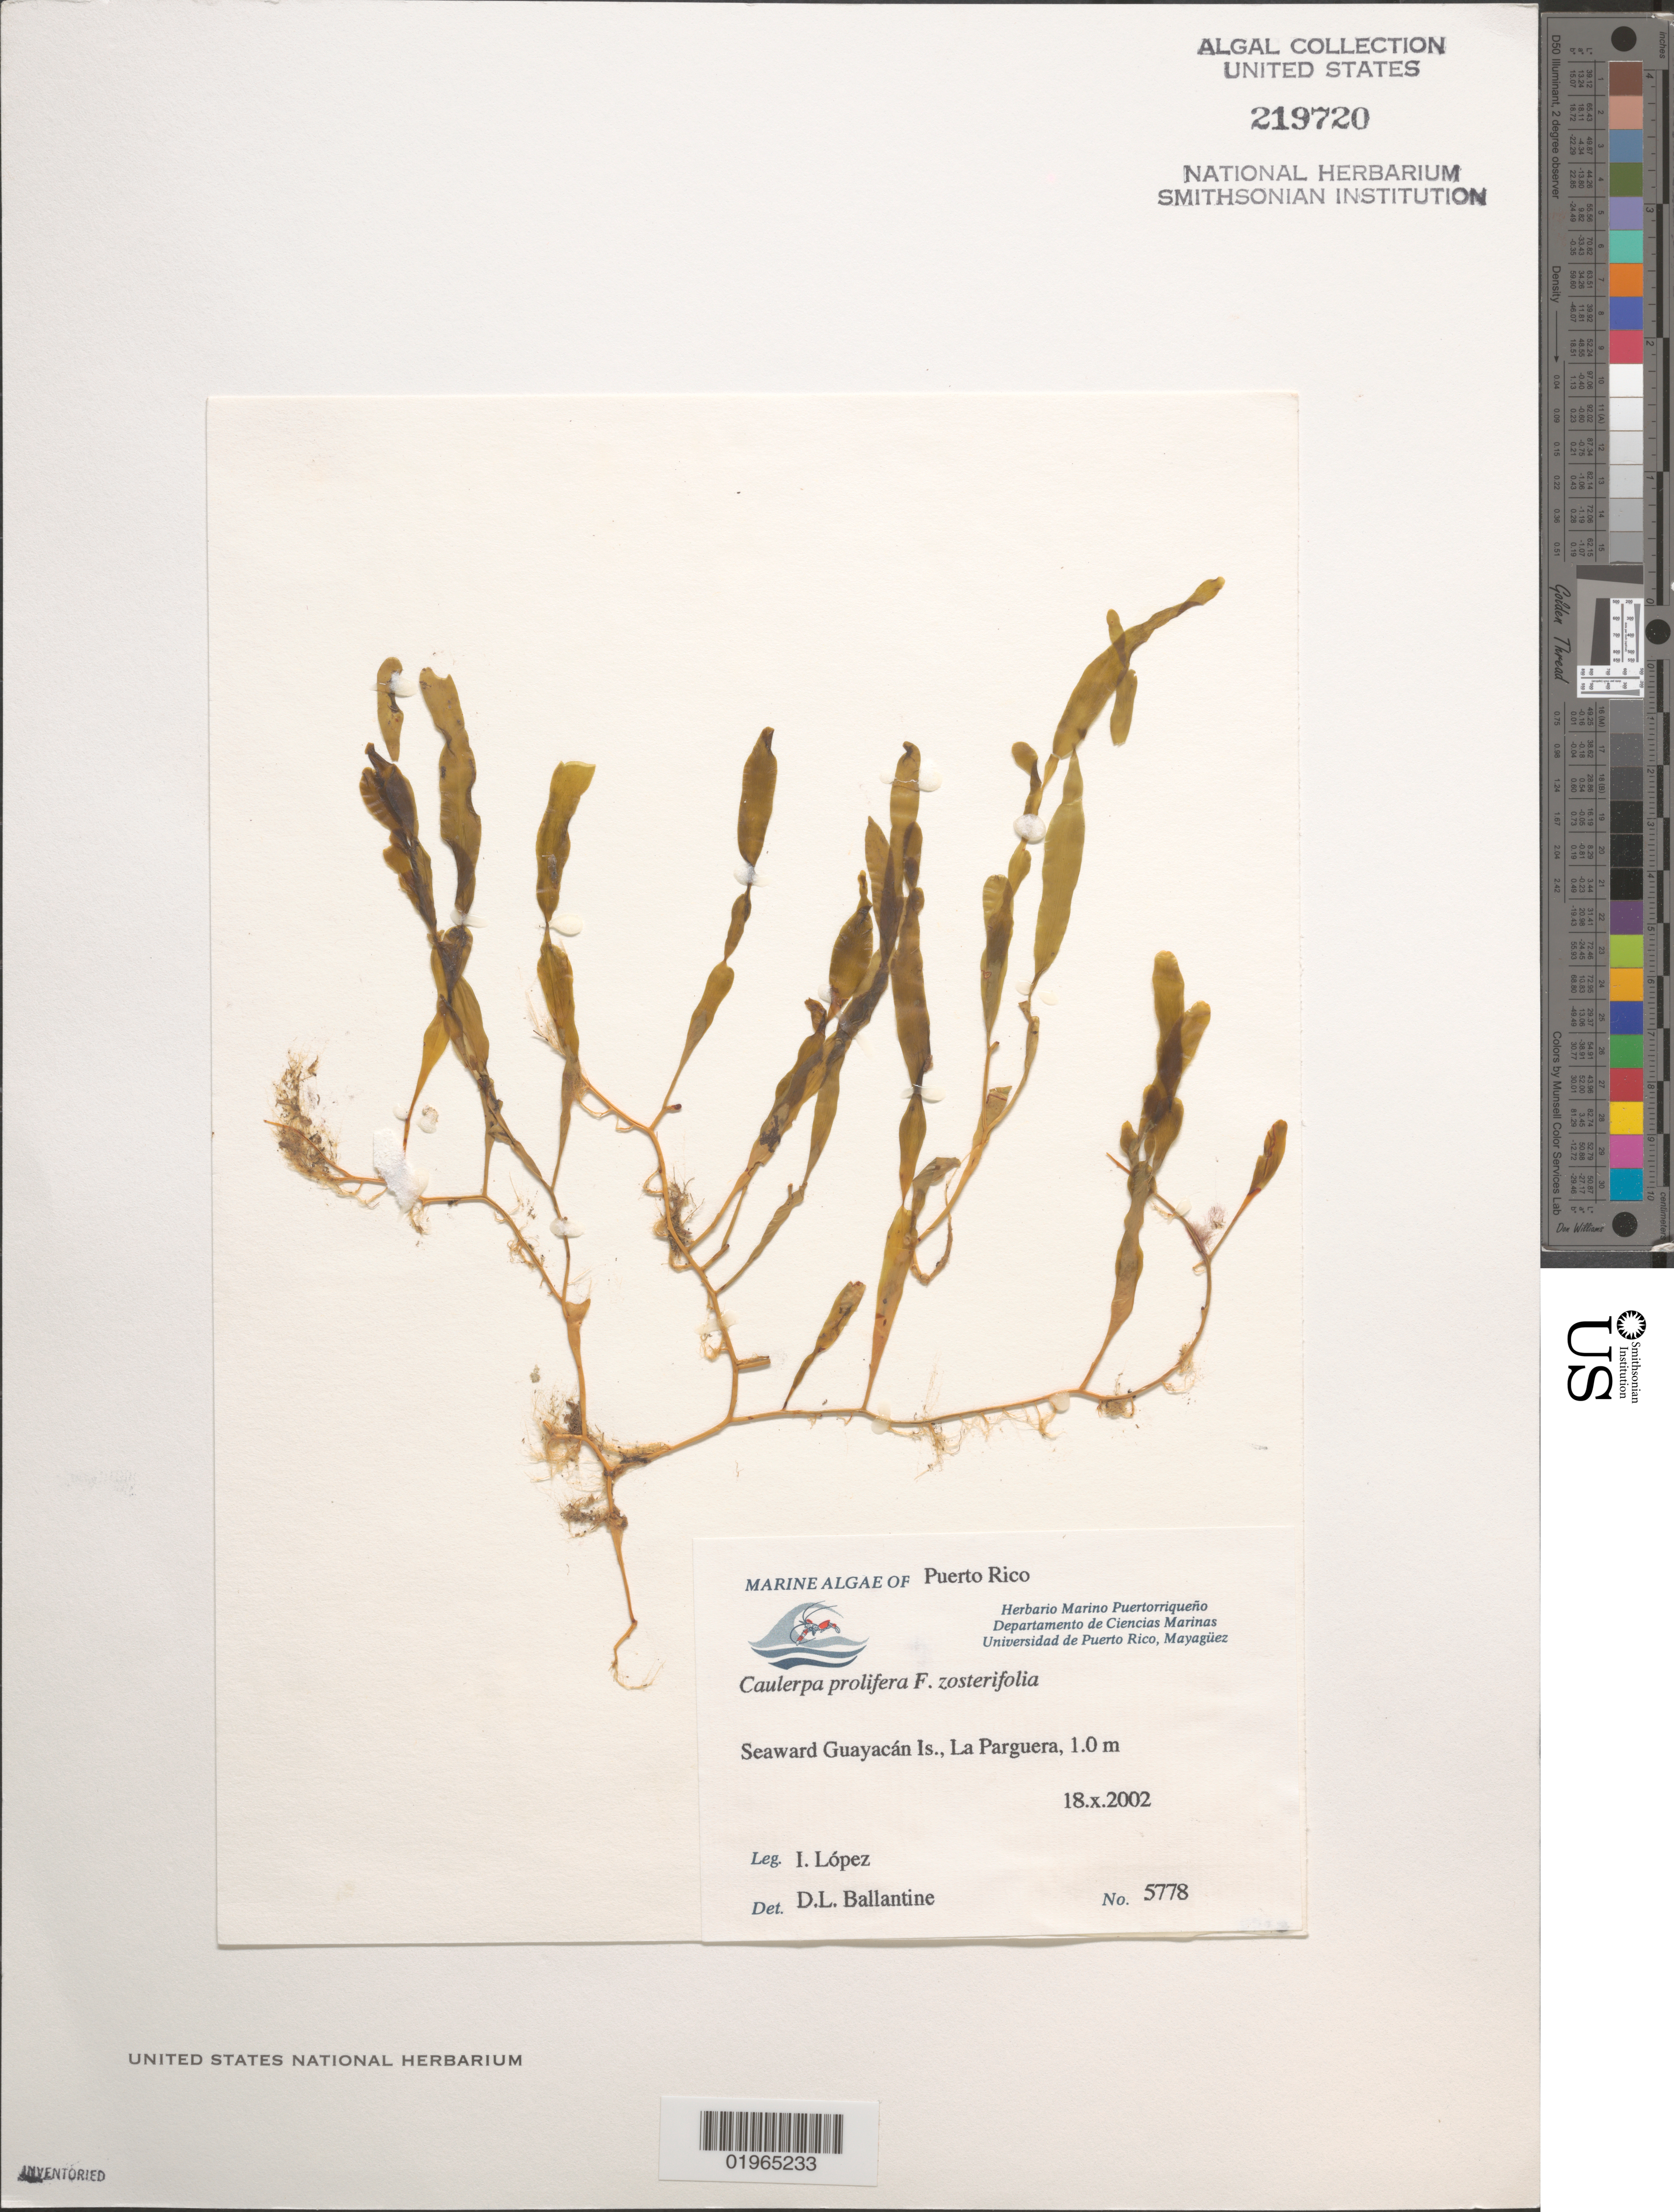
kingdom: Plantae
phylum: Chlorophyta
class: Ulvophyceae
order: Bryopsidales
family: Caulerpaceae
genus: Caulerpa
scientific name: Caulerpa prolifera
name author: (Forssk.) J.V.Lamouroux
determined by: Ballantine, D. L.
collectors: I. Lopez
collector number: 5778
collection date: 2002-10-18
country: Puerto Rico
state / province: Lajas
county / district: La Parguera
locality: Seaward Guayacan Is.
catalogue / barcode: US 219720